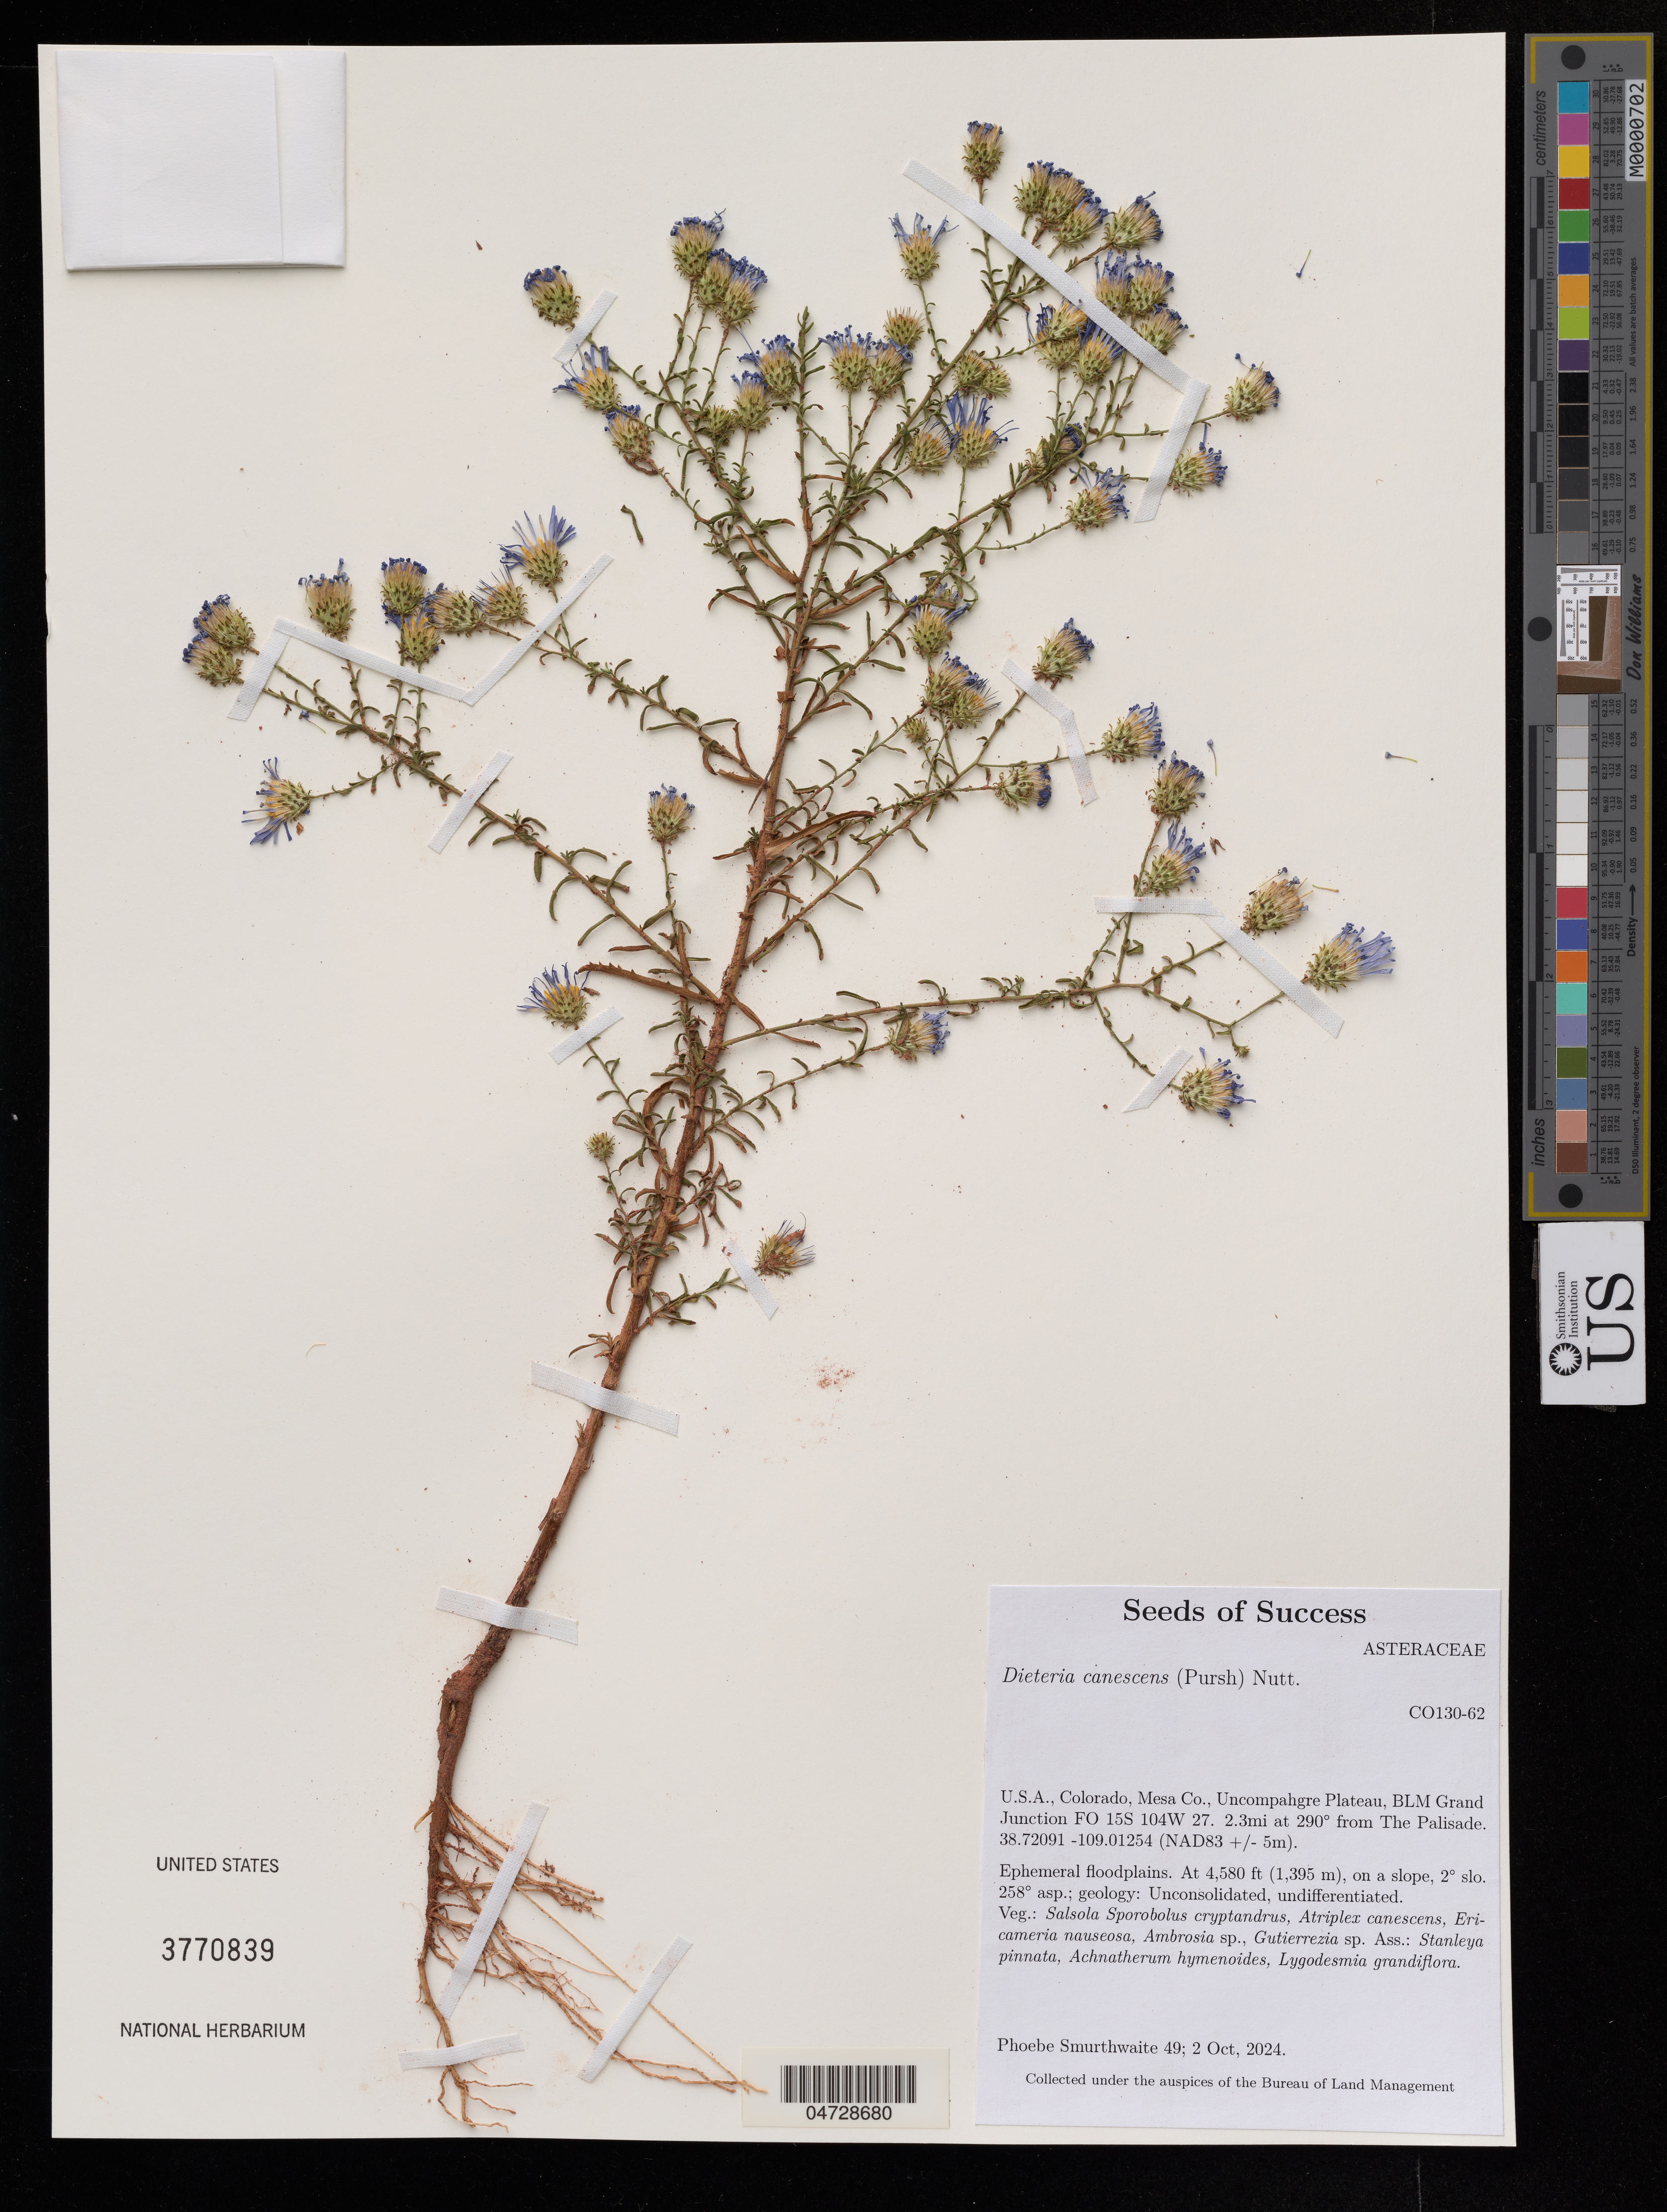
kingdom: Plantae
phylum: Tracheophyta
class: Magnoliopsida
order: Asterales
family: Asteraceae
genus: Dieteria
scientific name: Dieteria canescens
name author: (Pursh) Nutt.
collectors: P. Smurthwaite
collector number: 49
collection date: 2024-10-02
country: United States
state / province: Colorado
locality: Mesa Co., Uncompahgre Plateau, BLM Grand Junction.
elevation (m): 1396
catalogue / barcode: US 3770839